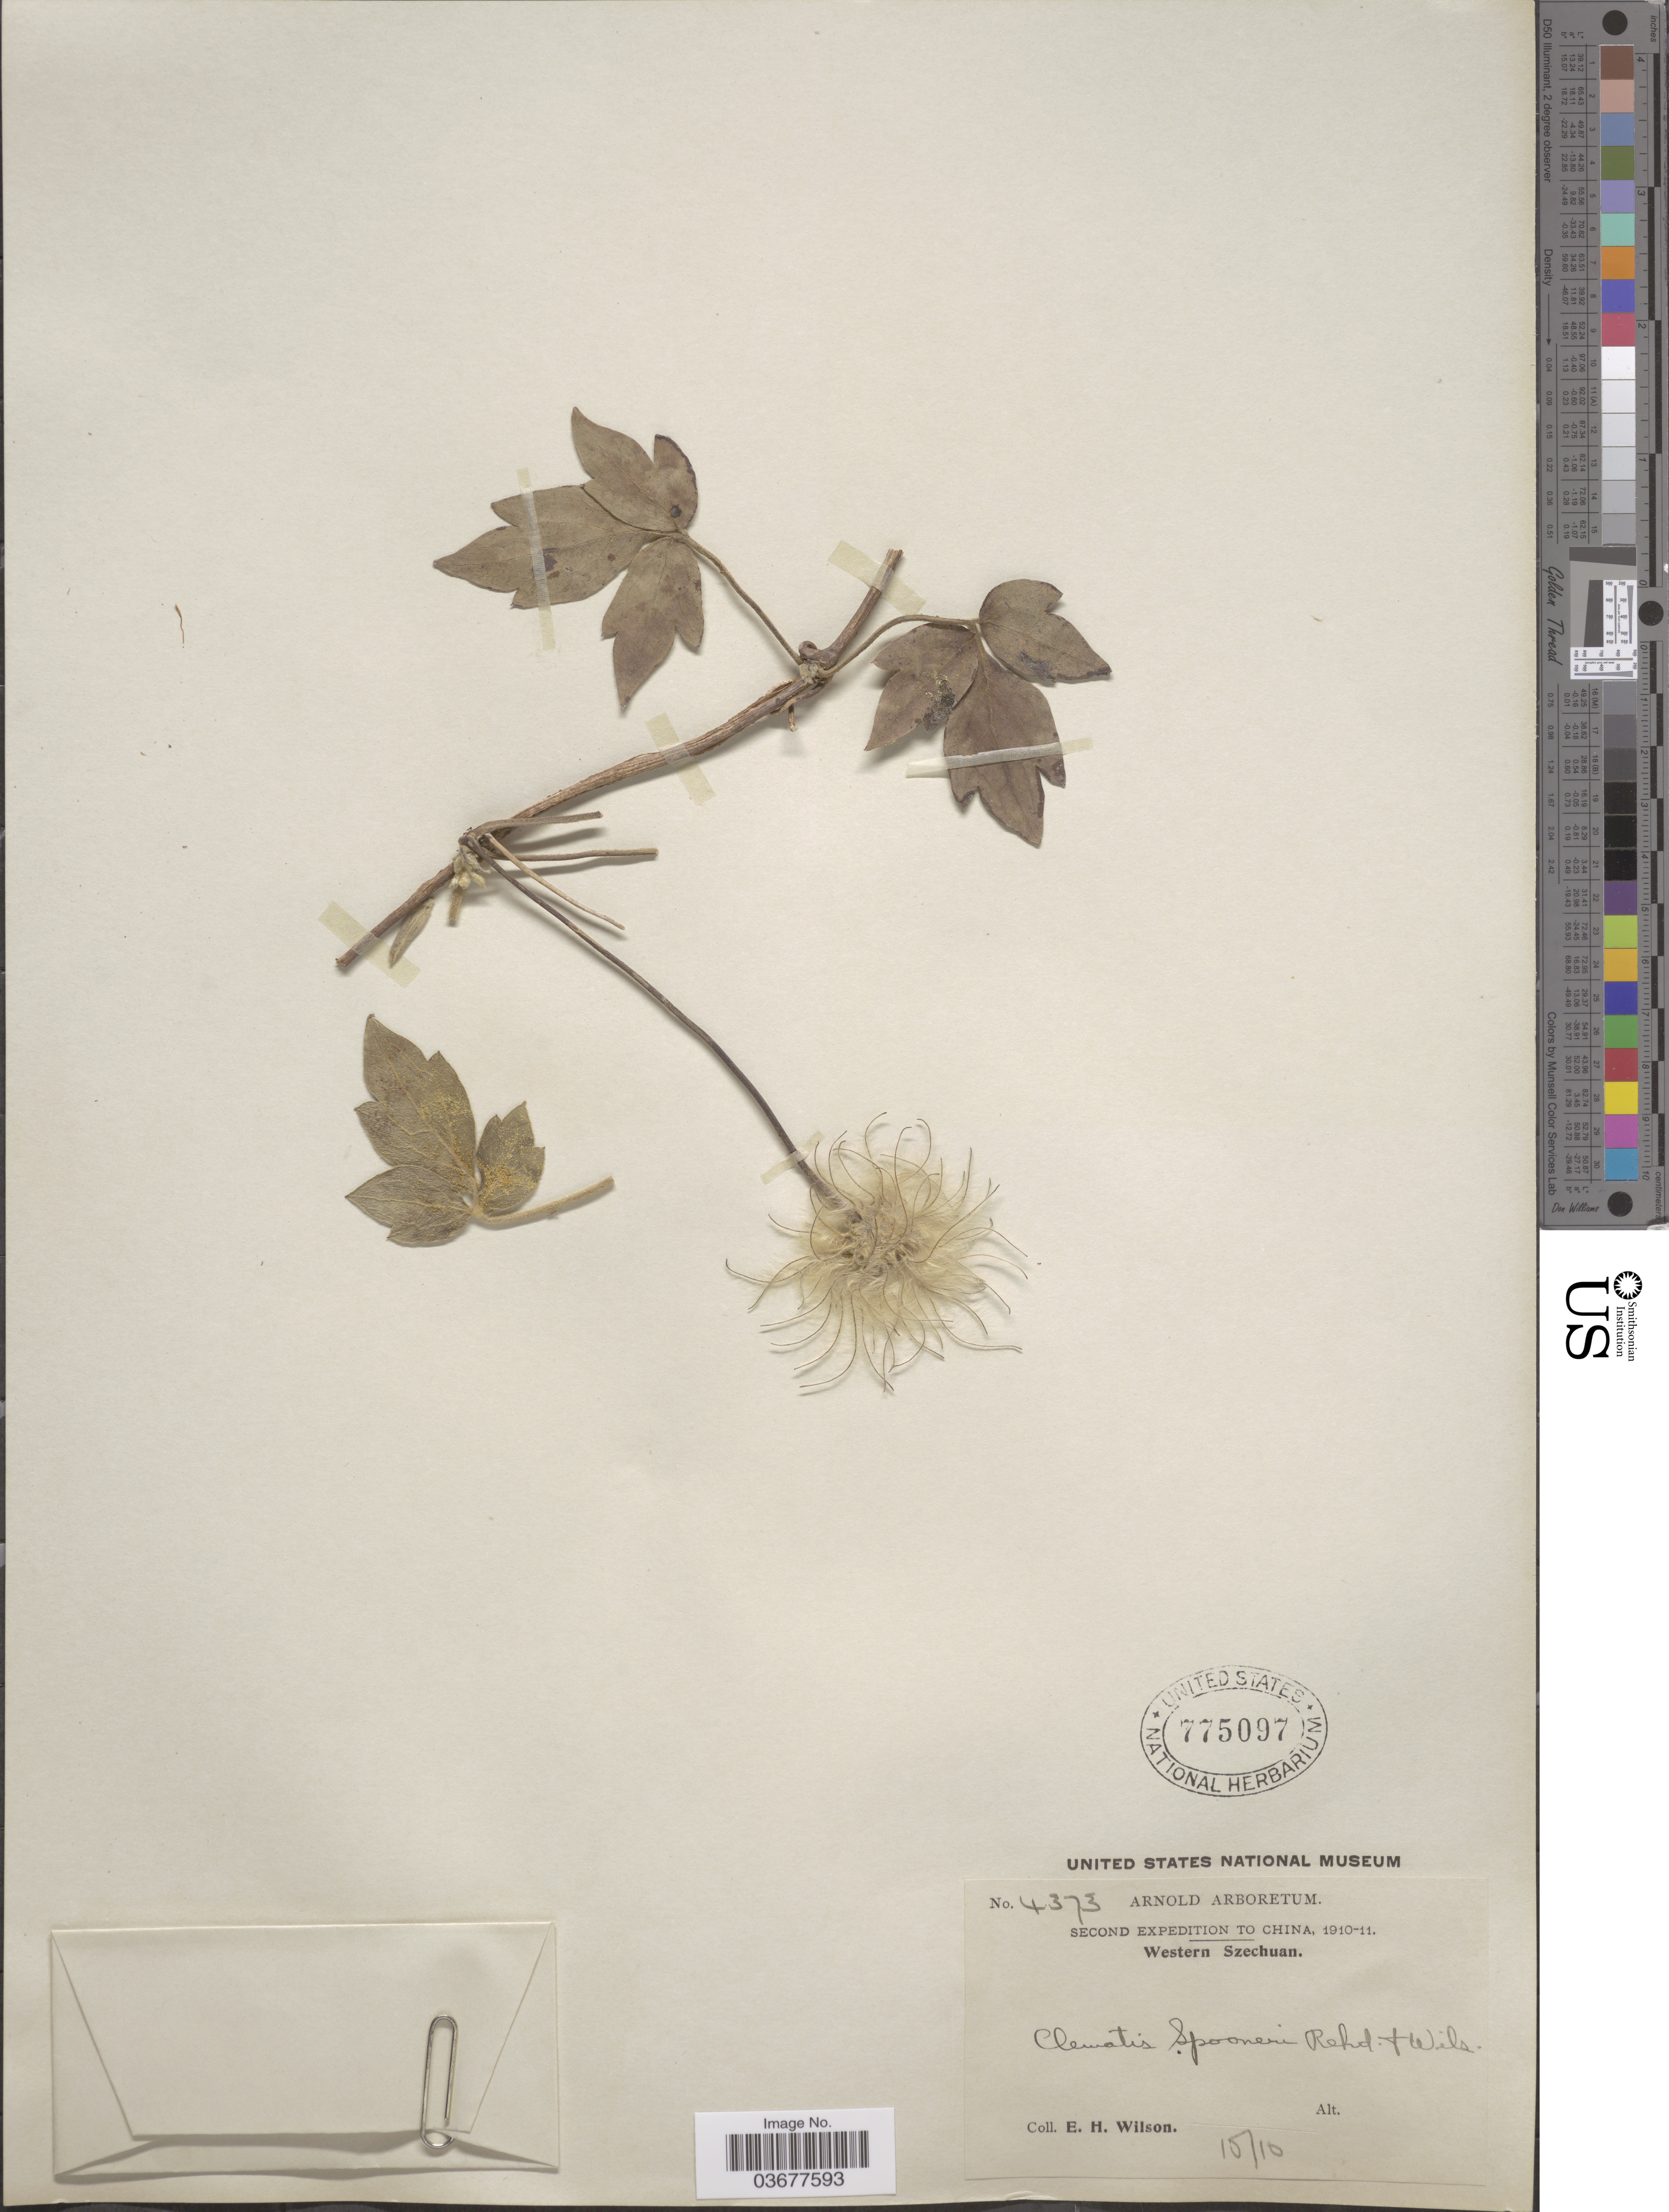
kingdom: Plantae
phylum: Tracheophyta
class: Magnoliopsida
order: Ranunculales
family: Ranunculaceae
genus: Clematis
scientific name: Clematis spooneri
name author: Rehder & E.H. Wilson in Sarg.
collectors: E. Wilson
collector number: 4373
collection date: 1910-10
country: China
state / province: Sichuan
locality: Western Szechuan.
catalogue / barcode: US 775097